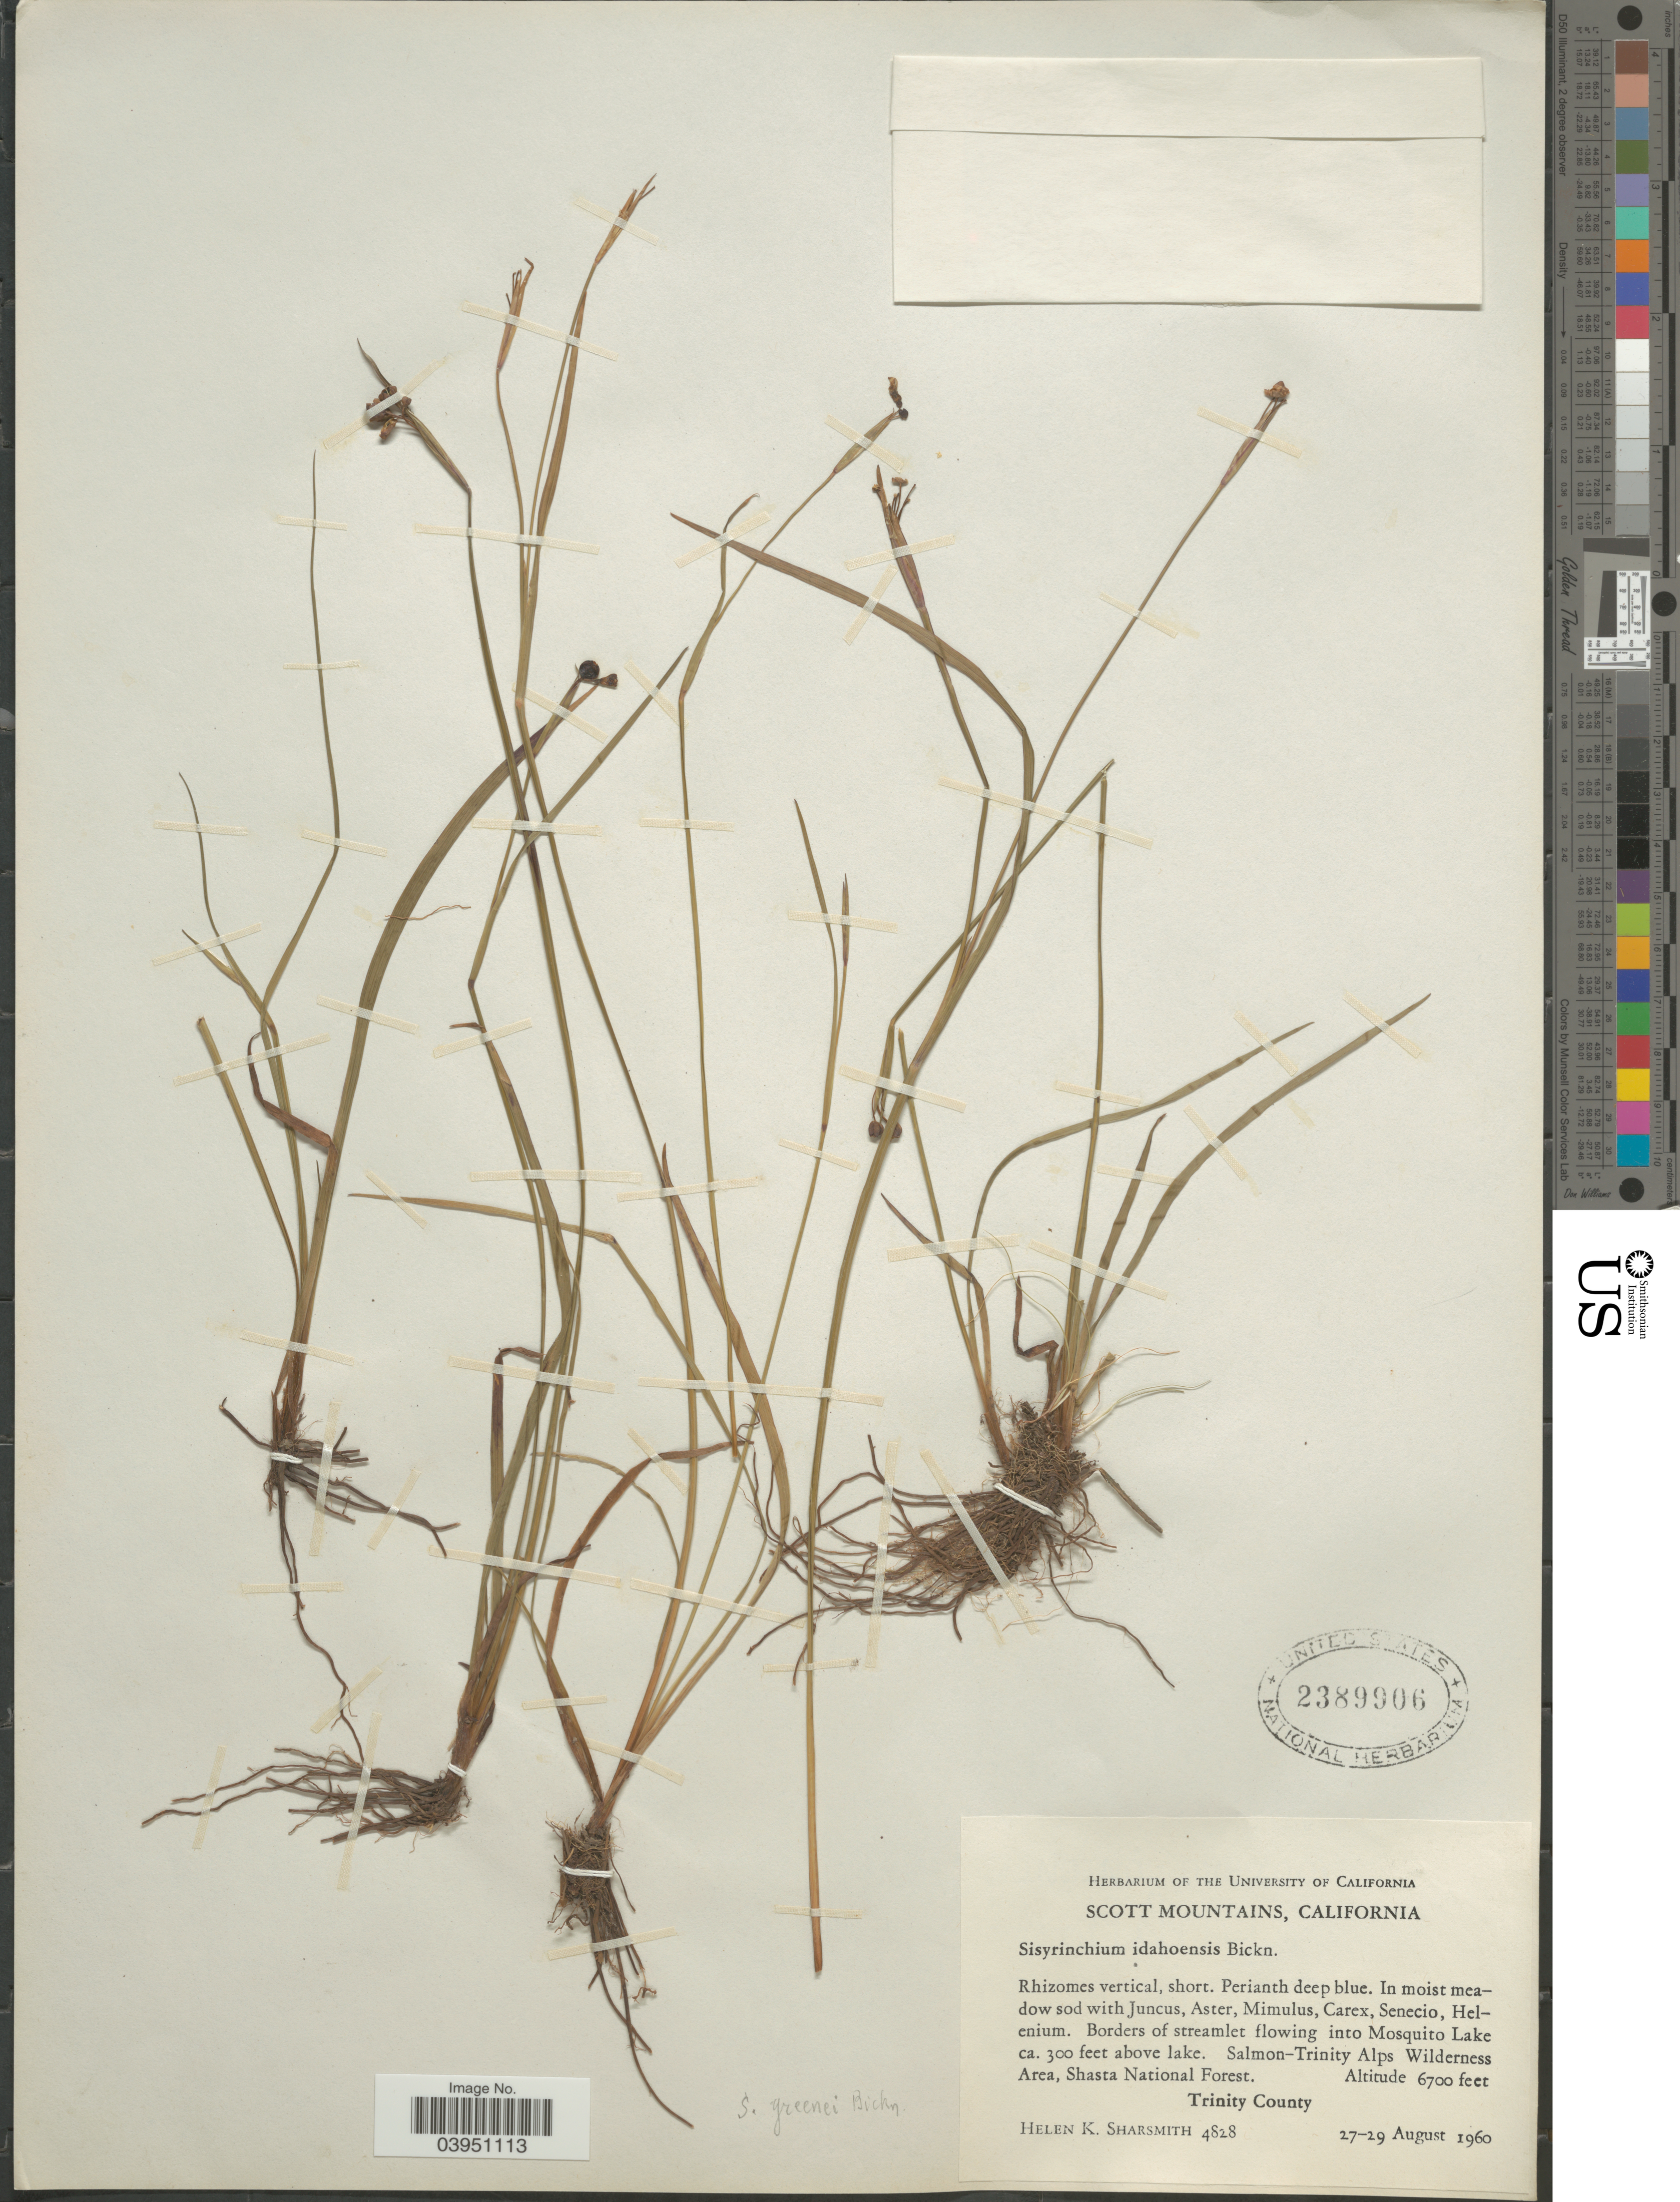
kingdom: Plantae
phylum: Tracheophyta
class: Liliopsida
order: Asparagales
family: Iridaceae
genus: Sisyrinchium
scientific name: Sisyrinchium greenei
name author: E.P. Bicknell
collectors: H. Sharsmith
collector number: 4828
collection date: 1960-08-27/1960-08-29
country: United States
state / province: California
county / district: Trinity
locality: Scott Mountains. Borders of streamlet flowing into Mosquito Lake ca. 300 feet above lake. Salmon-Trinity Alps Wilderness Area, Shasta National Forest. Trinity County.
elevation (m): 2042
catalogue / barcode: US 2389906